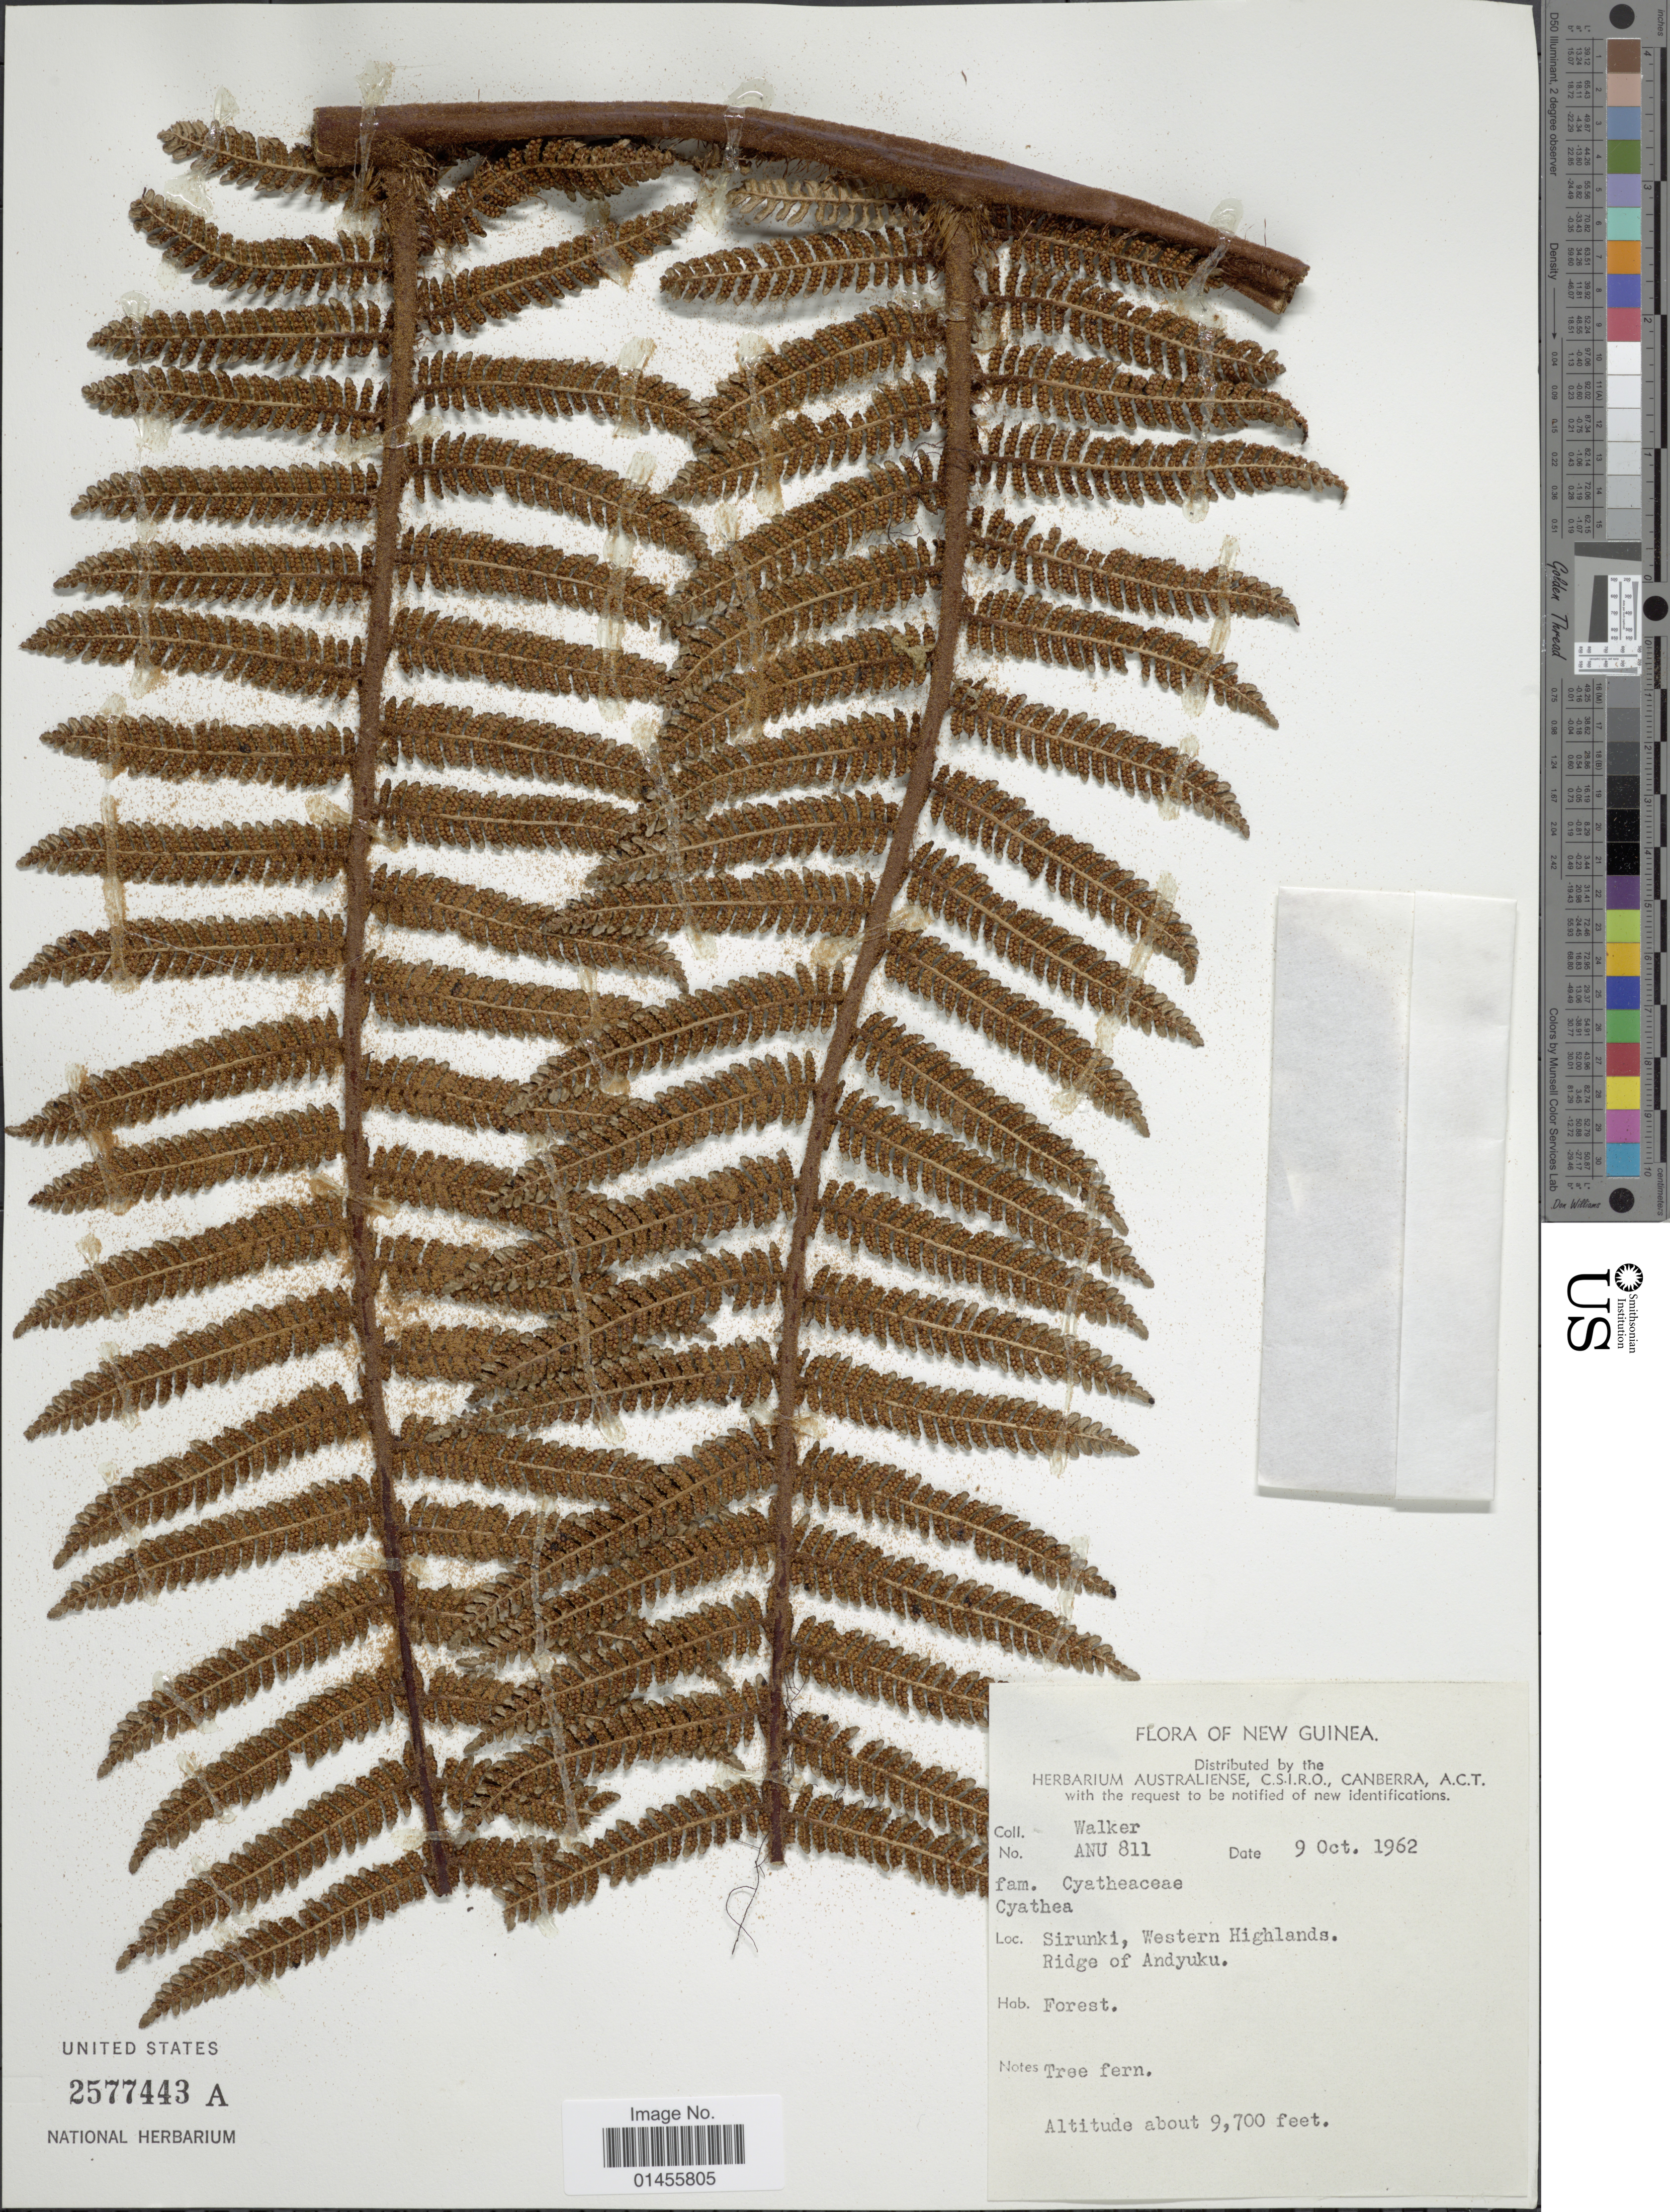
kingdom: Plantae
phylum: Tracheophyta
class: Polypodiopsida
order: Cyatheales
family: Cyatheaceae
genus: Alsophila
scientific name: Alsophila sp.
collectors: -. Walker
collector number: ANU 811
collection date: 1962-10-09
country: Papua New Guinea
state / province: Western Highlands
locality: New Guinea. Sirunki, Western Highlands. Ridge of Andyuku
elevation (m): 2957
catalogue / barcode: US 2577443A